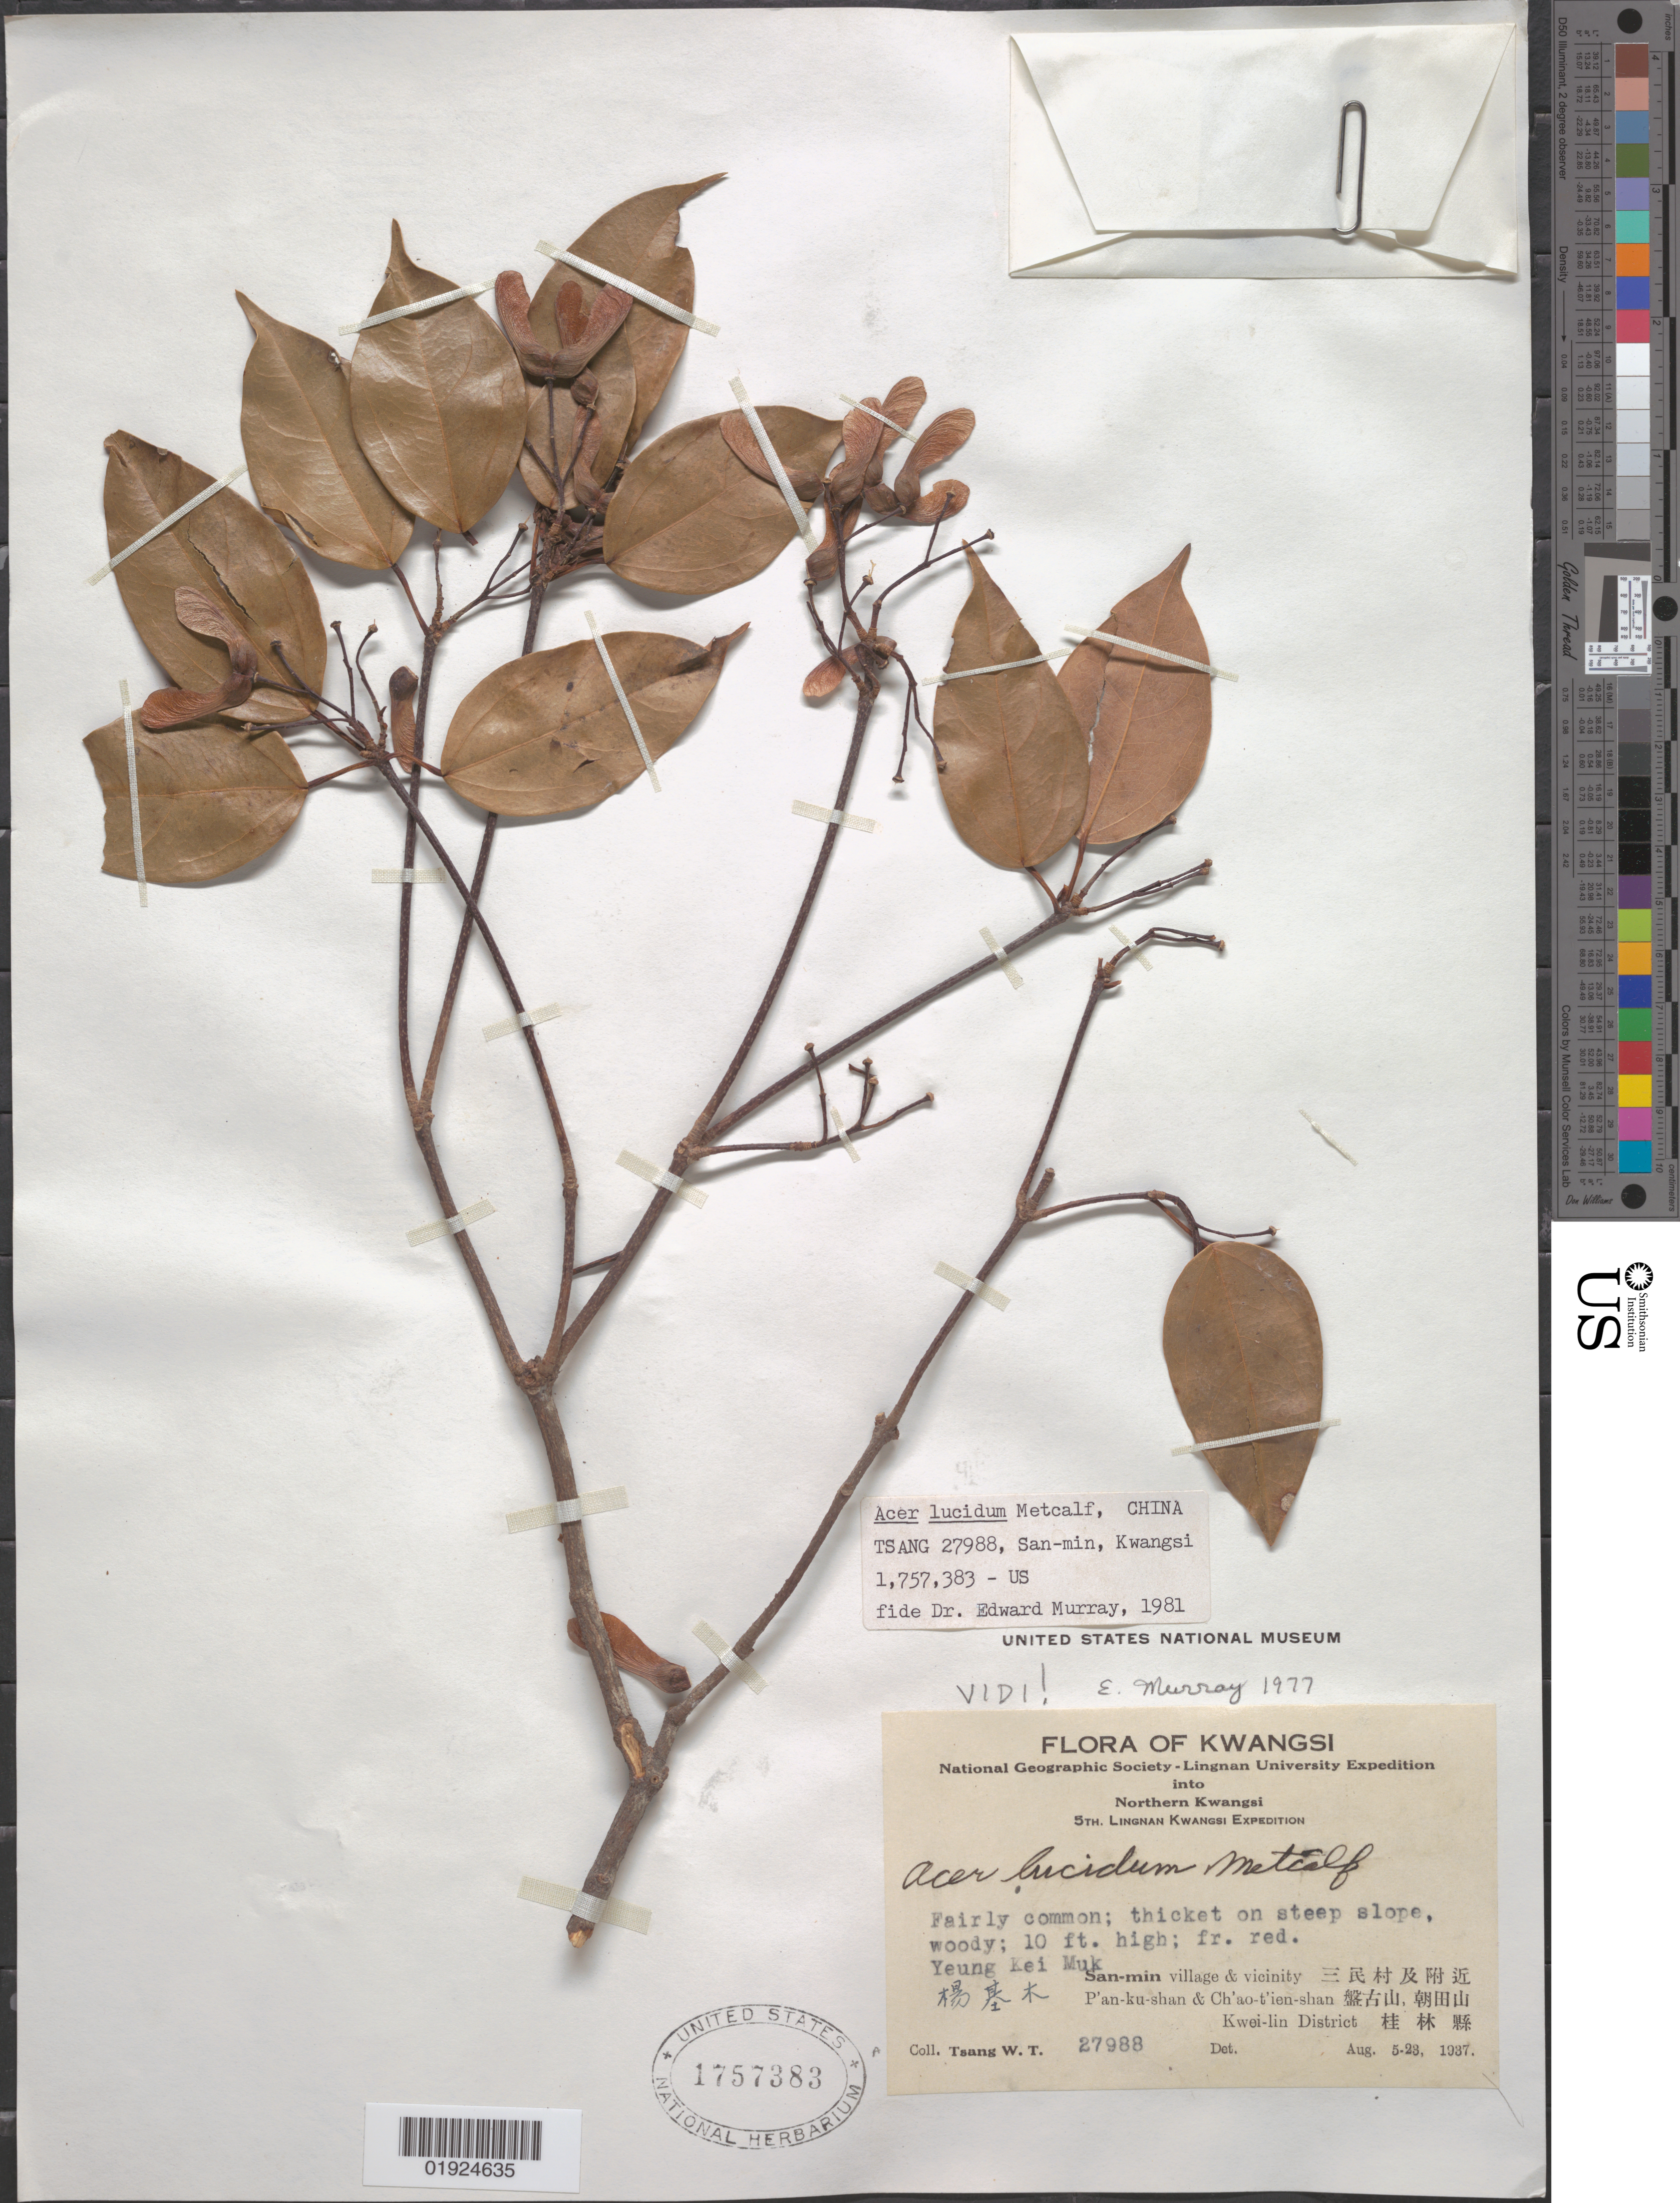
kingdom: Plantae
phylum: Tracheophyta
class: Magnoliopsida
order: Sapindales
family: Sapindaceae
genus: Acer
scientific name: Acer lucidum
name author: Metcalf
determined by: Murray, Edward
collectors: W. T. Tsang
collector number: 27988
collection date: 1937-08-05/1937-08-23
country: China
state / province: Guangxi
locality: Kwangsi [Guangxi], San-min village and vicinity. P'an-ku-shan and Ch'ao-t'ien-shan, Kwei-lin District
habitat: Thicket on steep slope, woody. Fairly common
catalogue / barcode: US 1757383